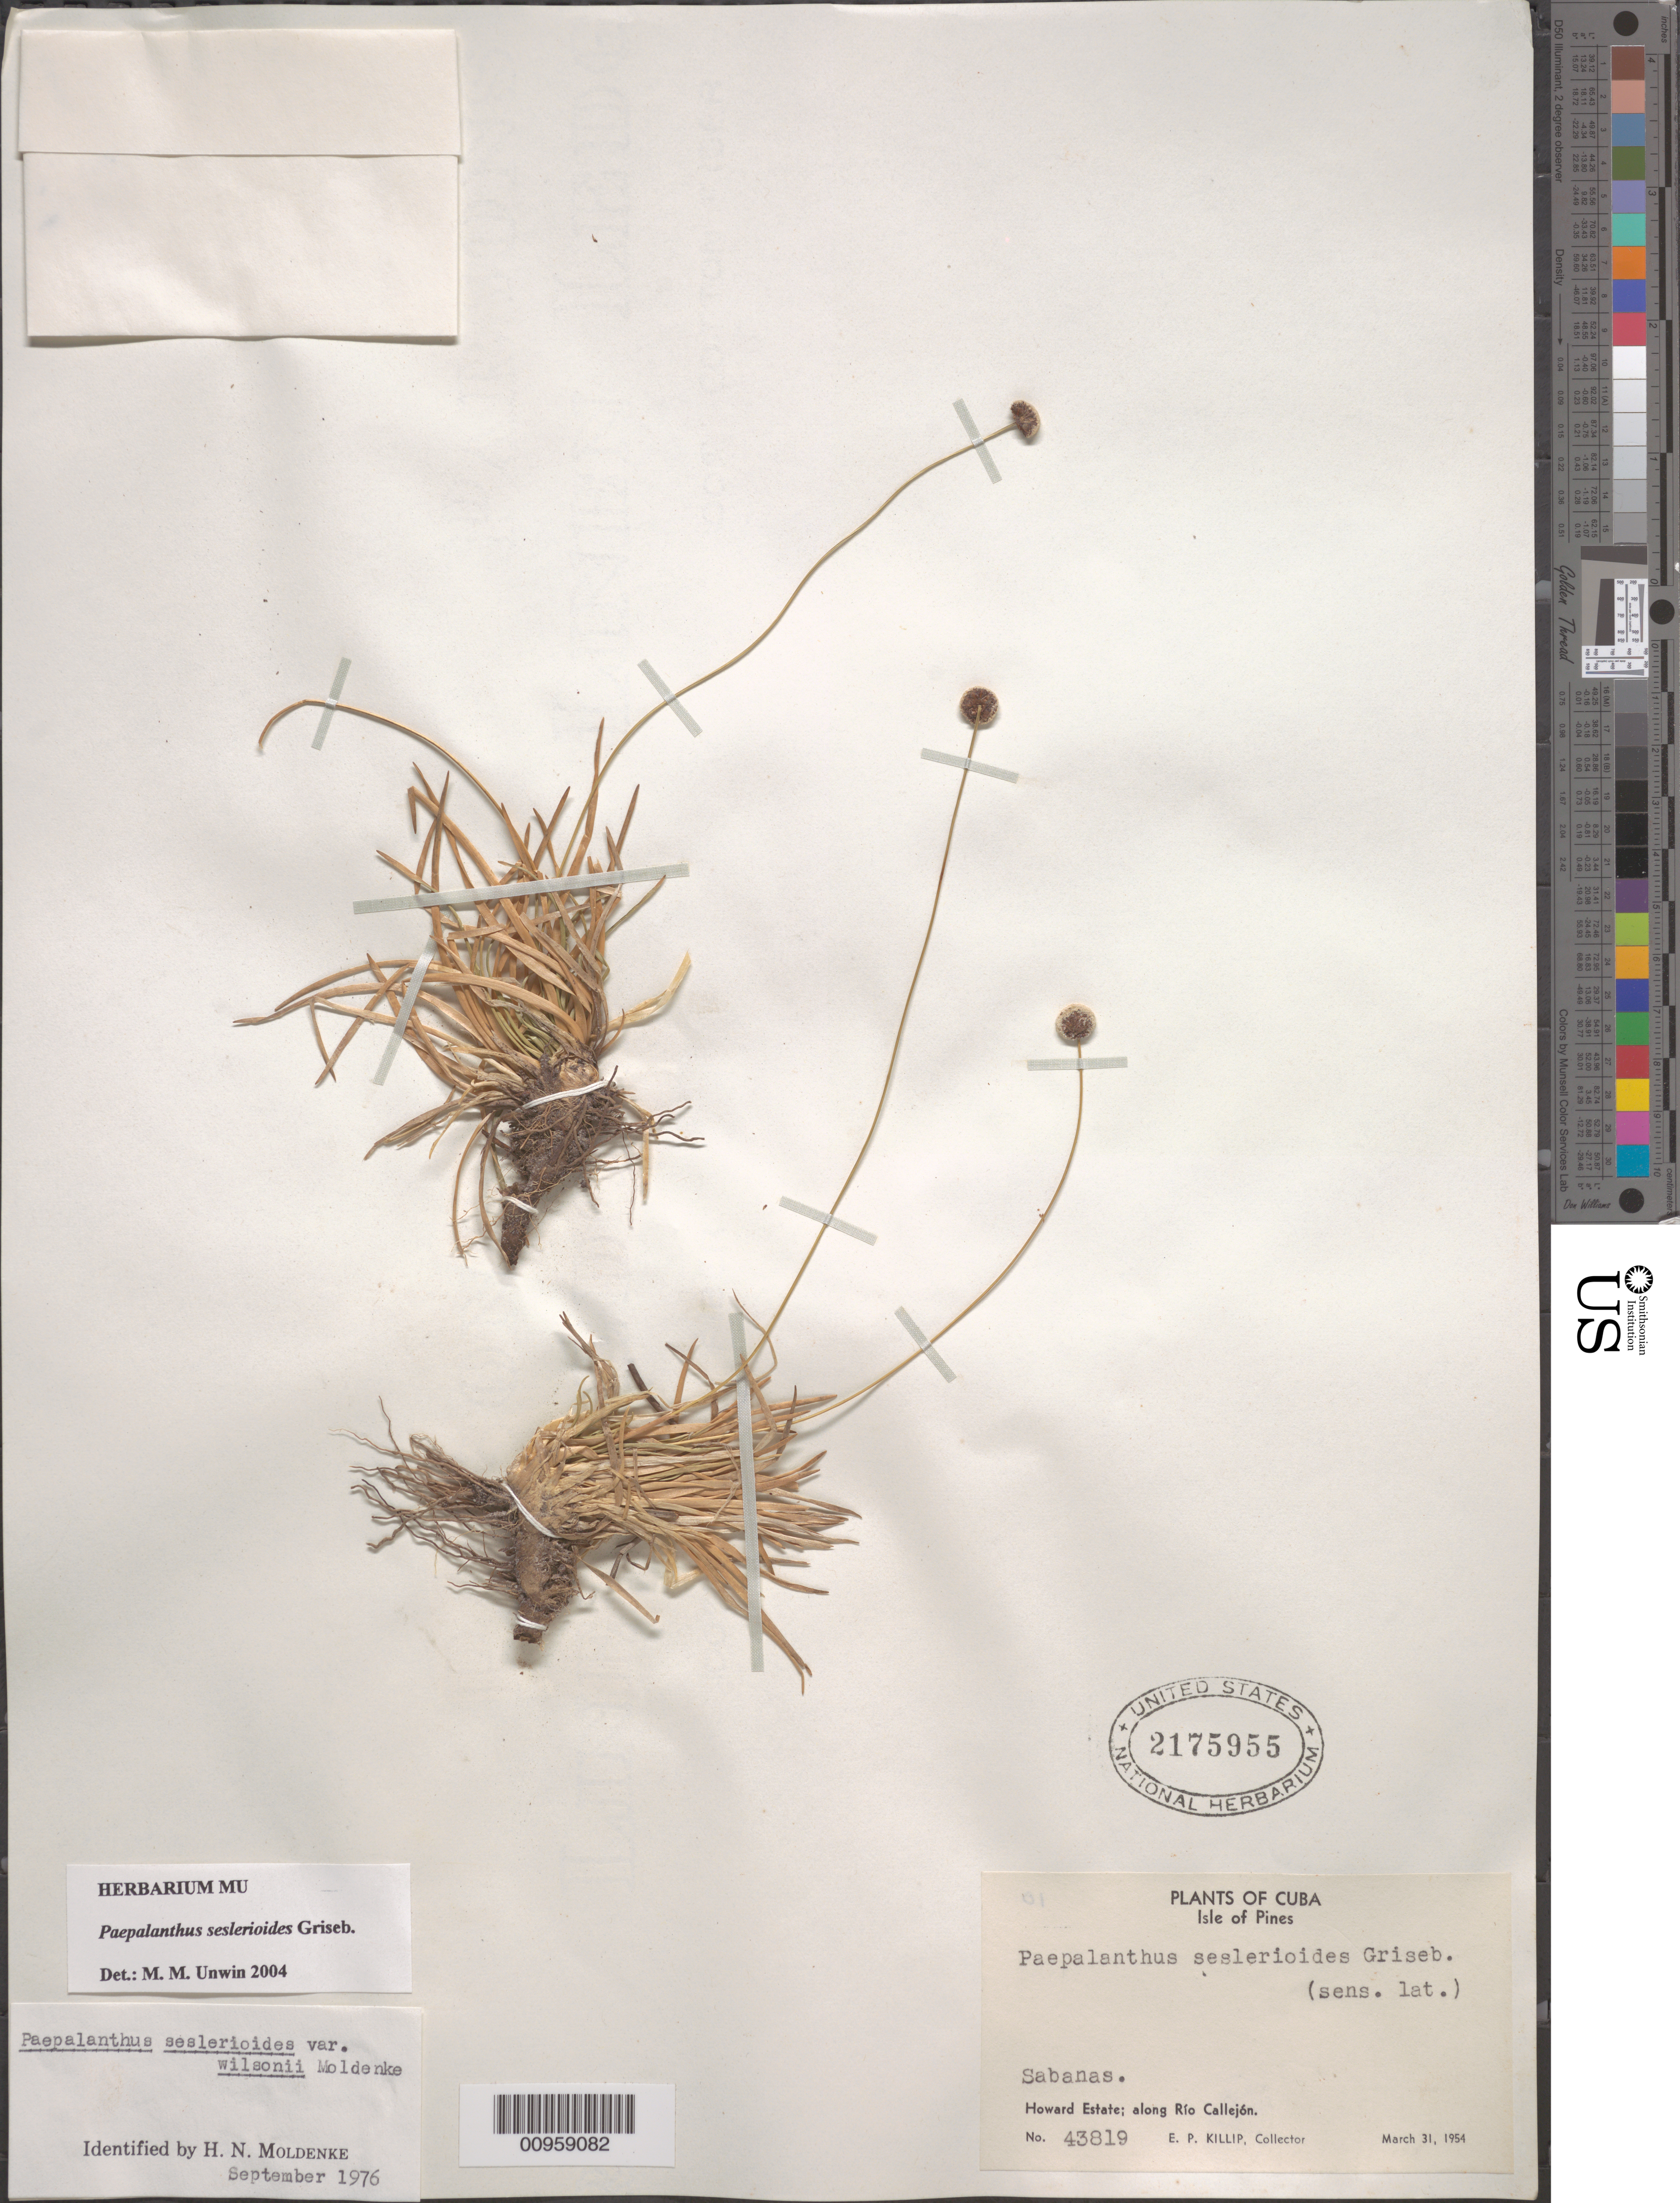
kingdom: Plantae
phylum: Tracheophyta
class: Liliopsida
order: Poales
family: Eriocaulaceae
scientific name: Giuliettia seslerioides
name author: (Griseb.) Andrino & Sano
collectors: E. P. Killip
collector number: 43819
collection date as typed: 31 Mar 1954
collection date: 1954-03-31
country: Cuba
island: Isla de la Juventud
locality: Howard Estate, along Río Callejón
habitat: Sabanas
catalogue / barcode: US 2175955